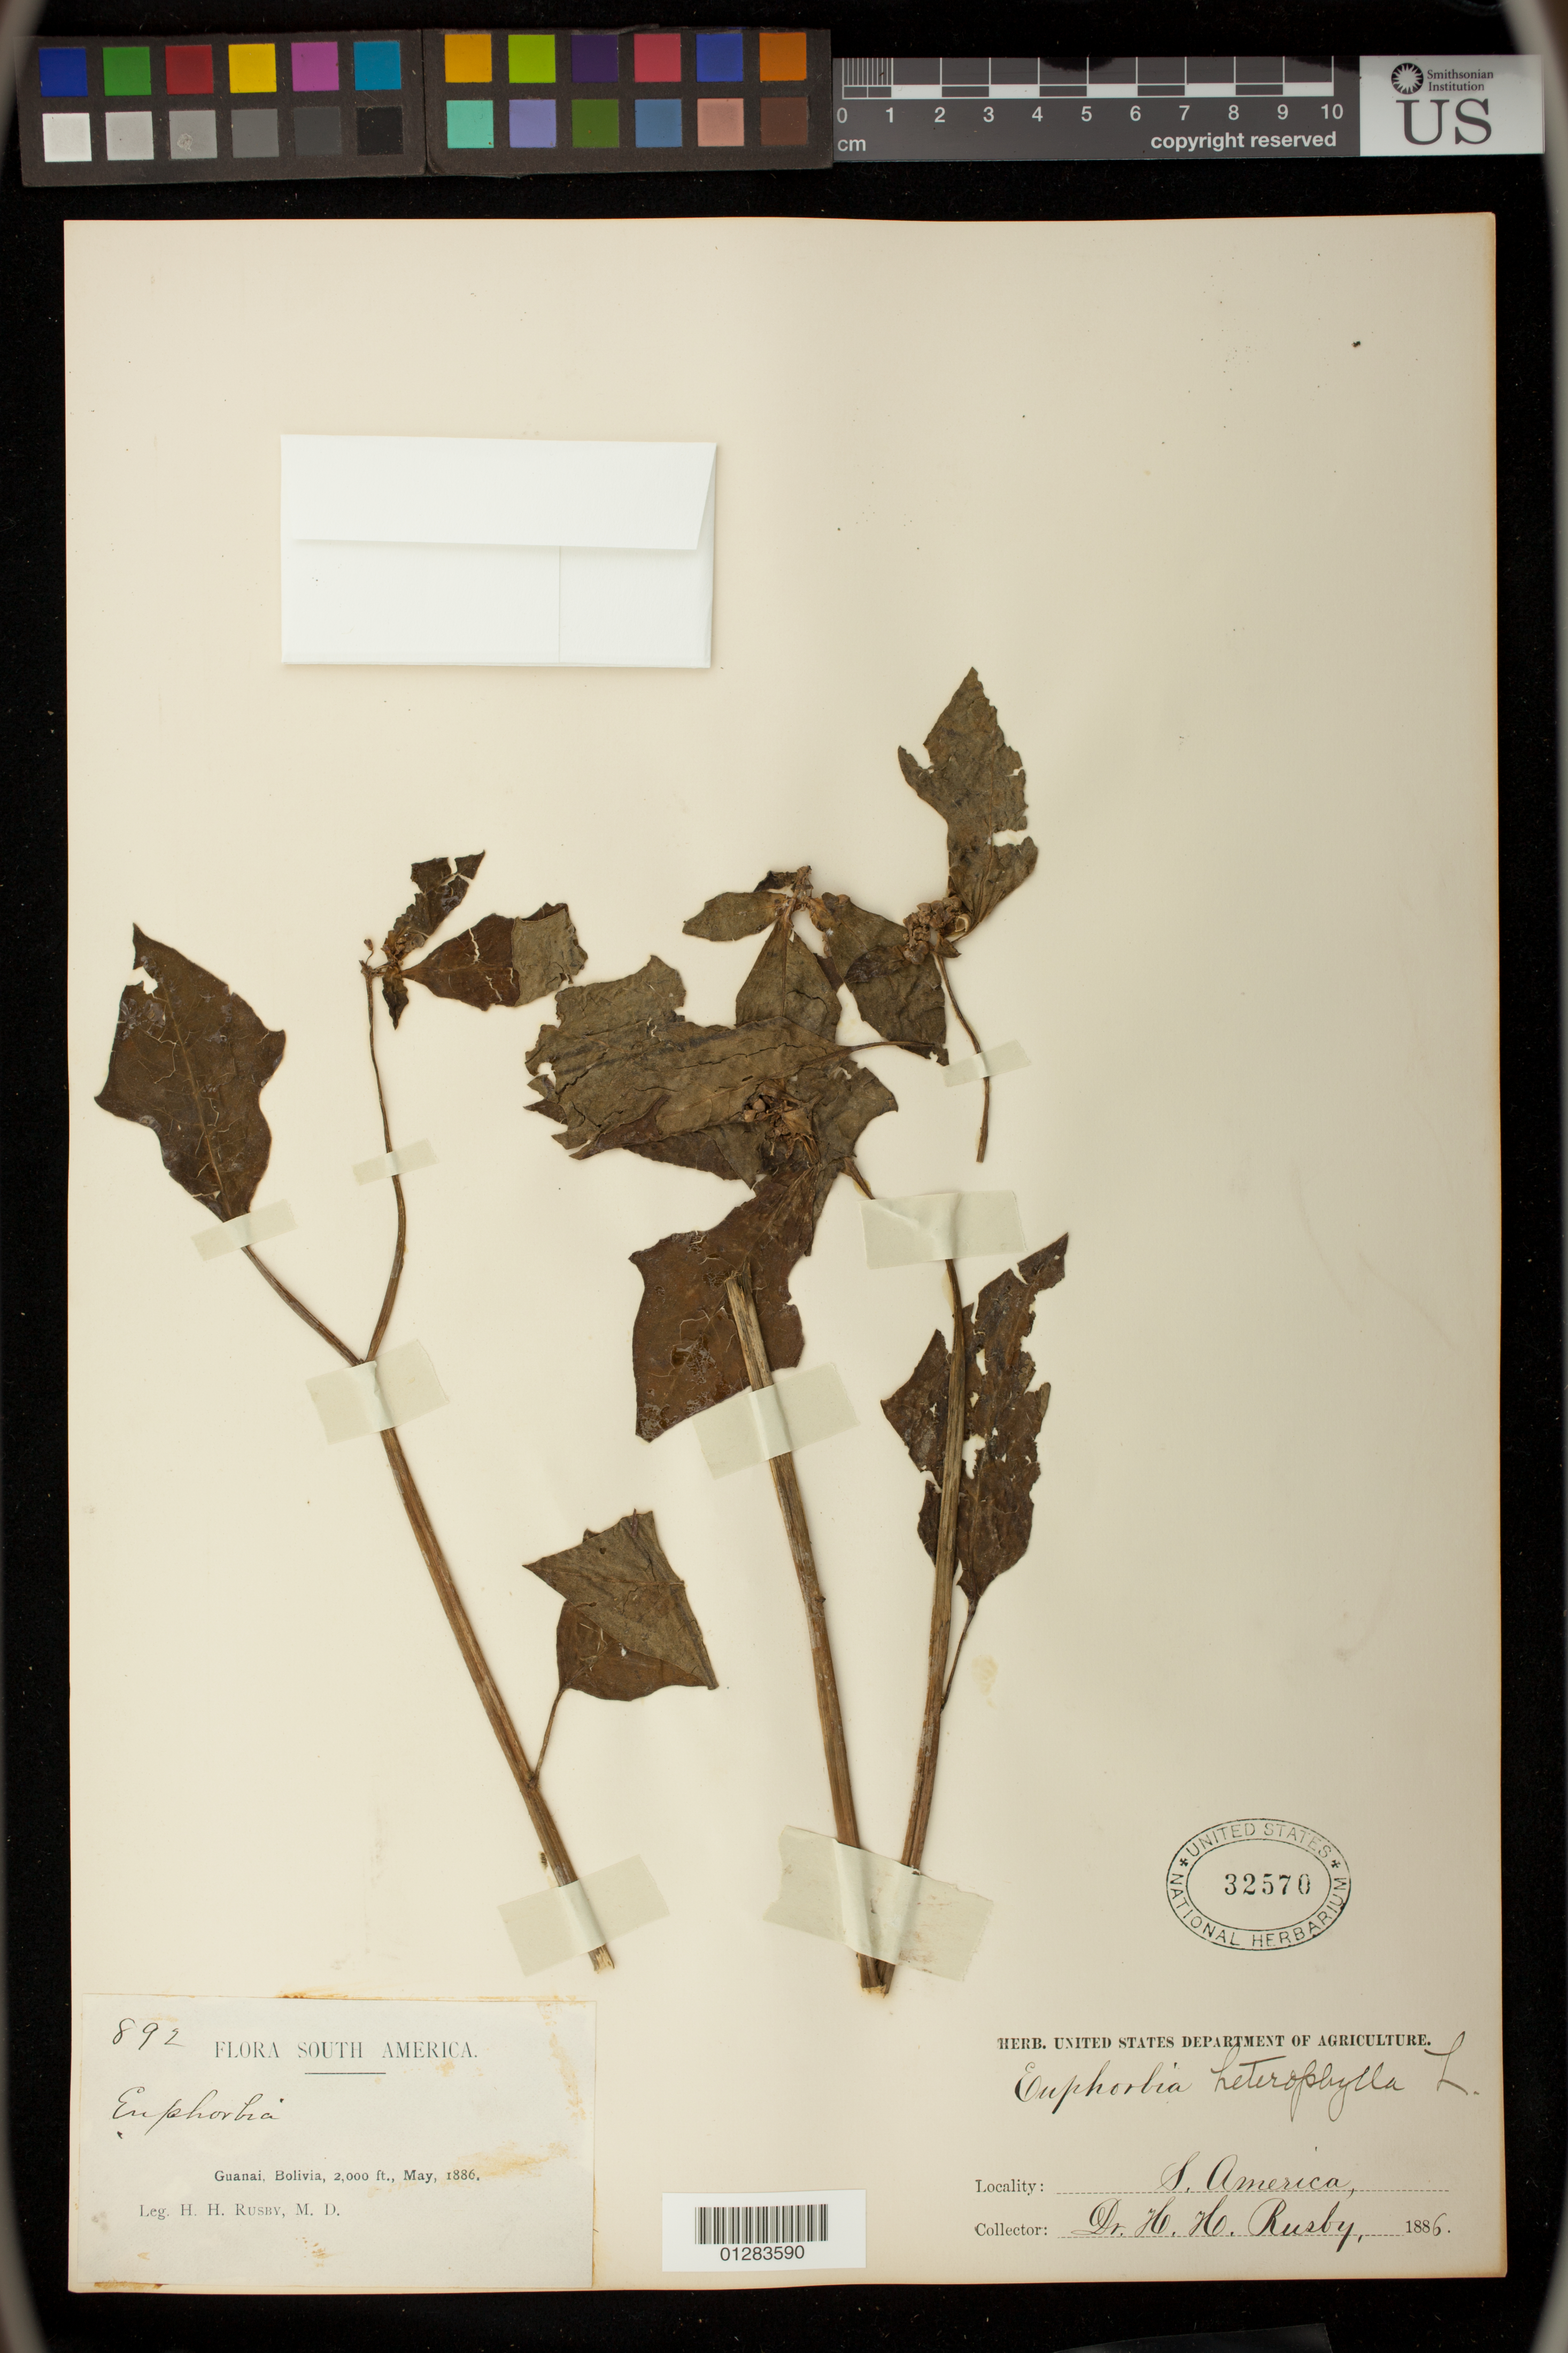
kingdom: Plantae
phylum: Tracheophyta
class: Magnoliopsida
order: Malpighiales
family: Euphorbiaceae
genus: Euphorbia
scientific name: Euphorbia heterophylla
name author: L.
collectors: H. H. Rusby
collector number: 892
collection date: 1886-05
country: Bolivia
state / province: La Páz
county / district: Larecaja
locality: Guanay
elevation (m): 610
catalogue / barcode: US 32570